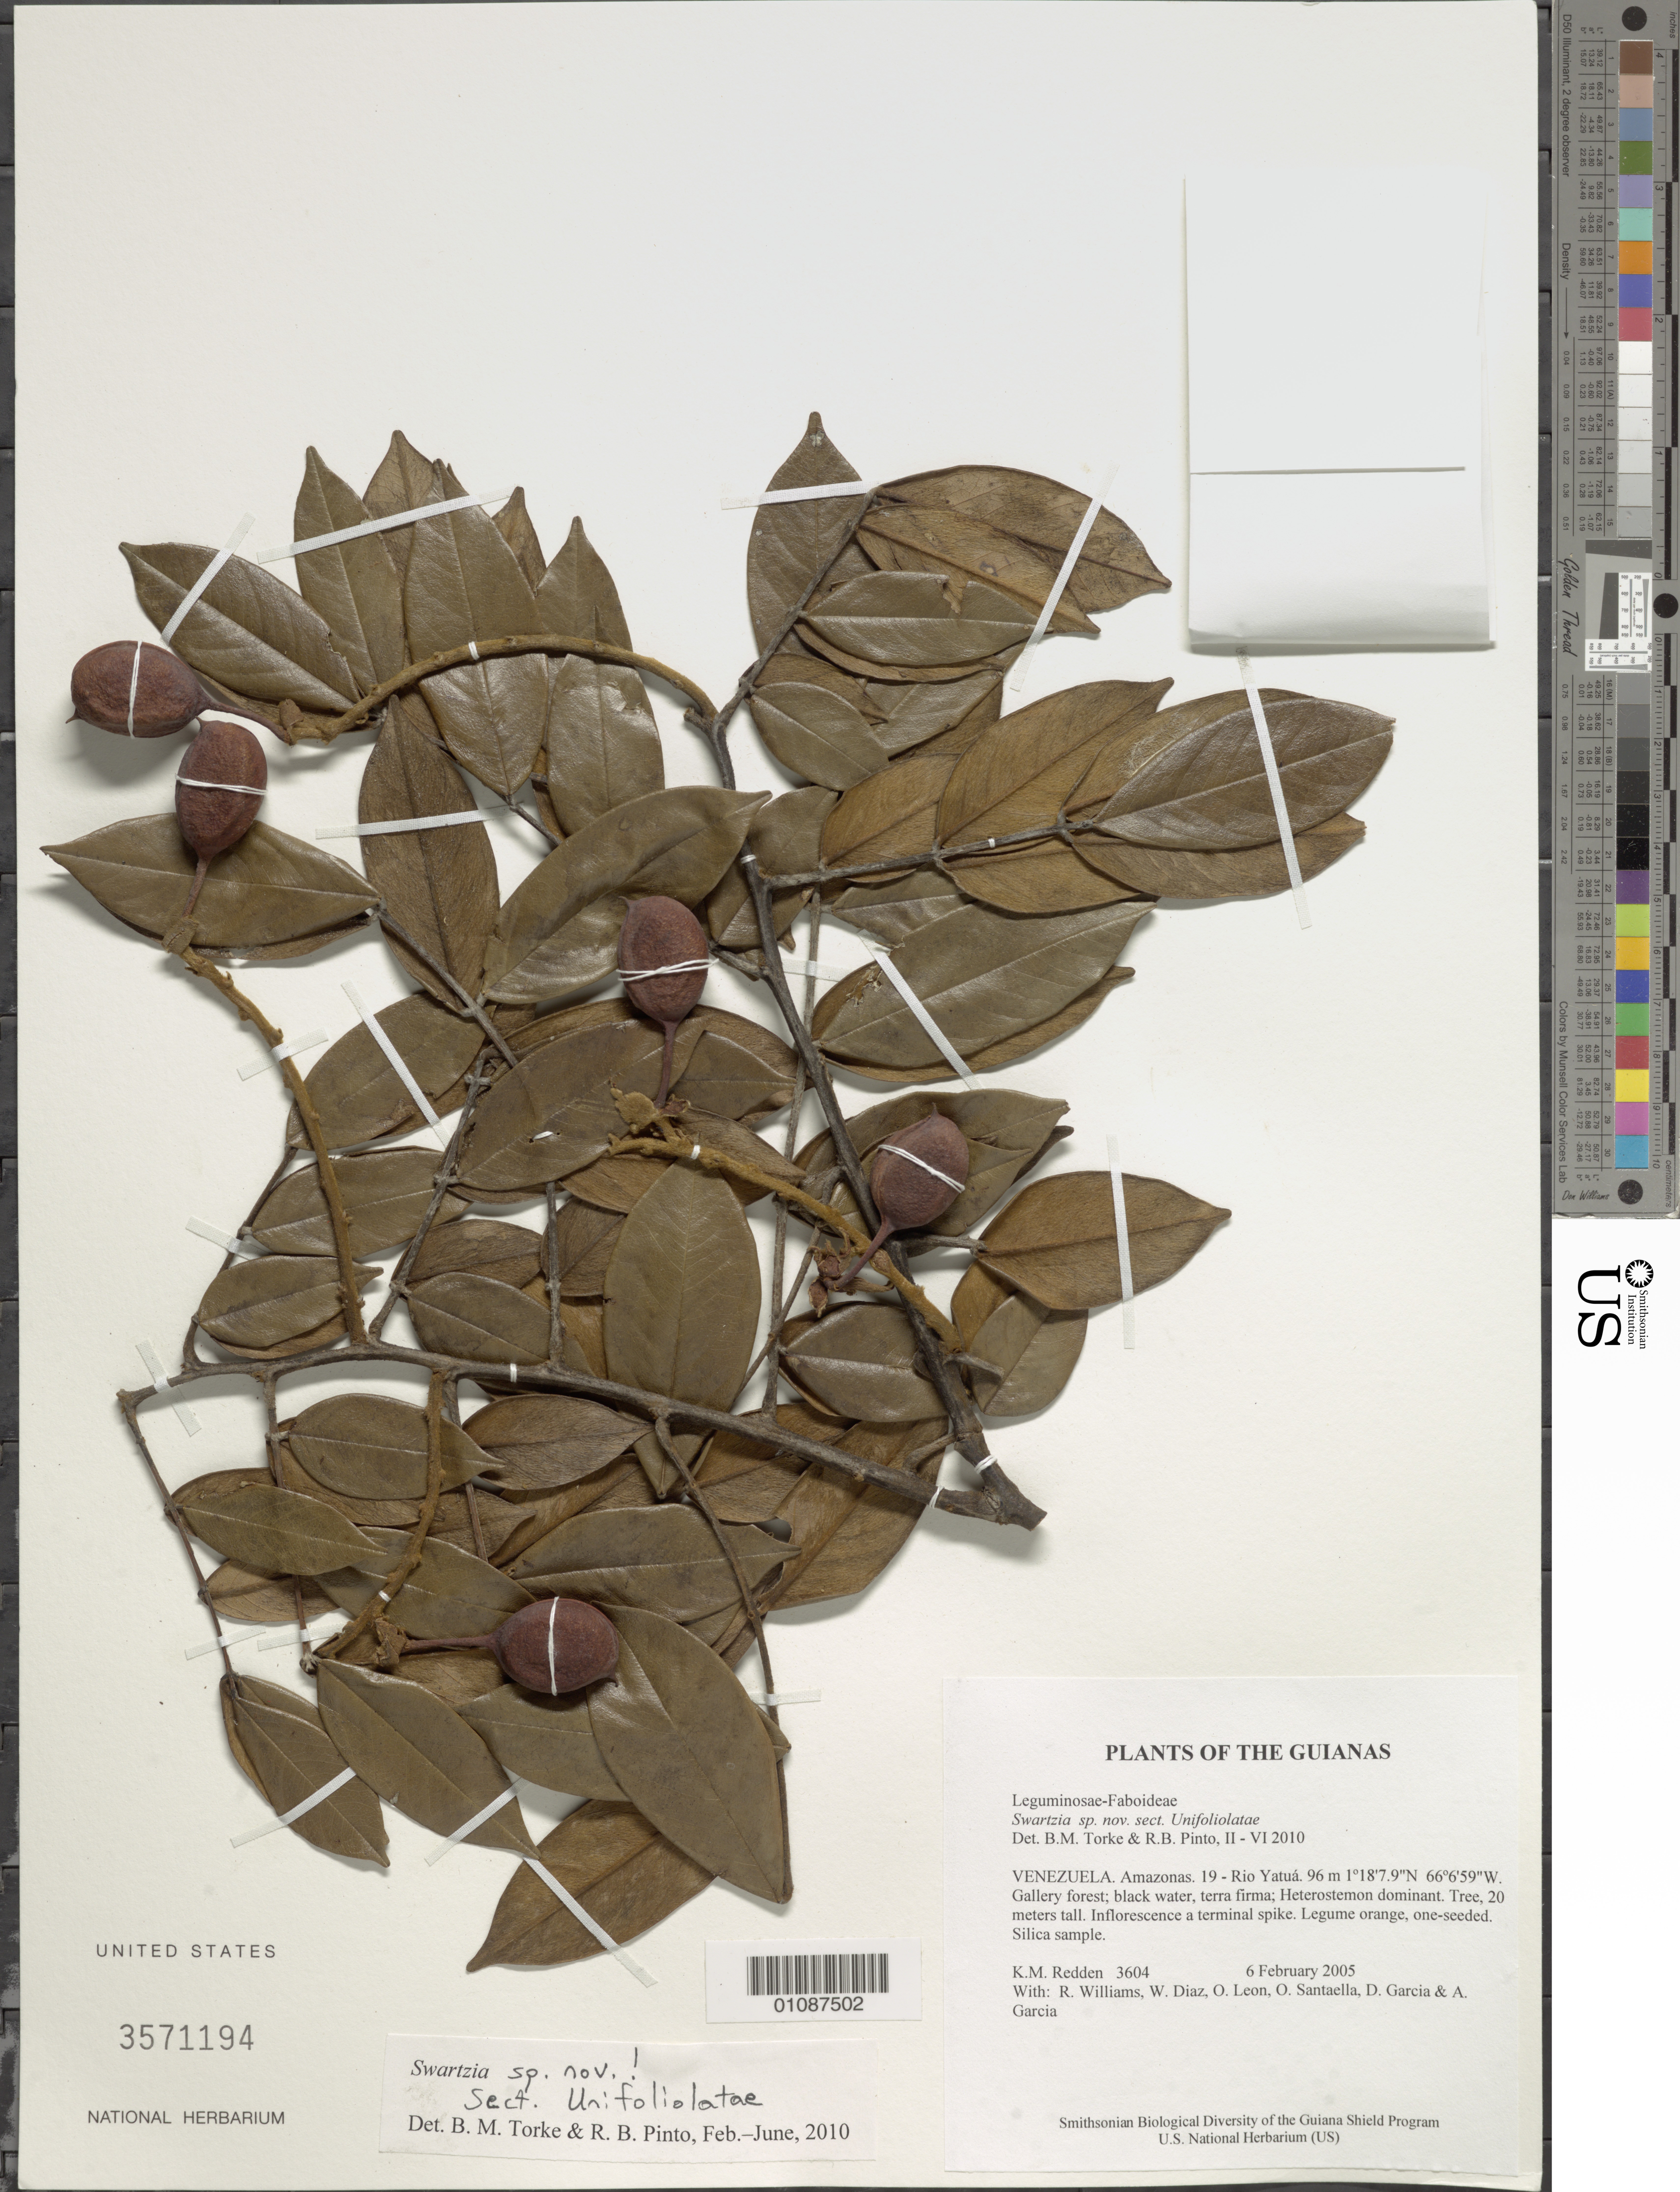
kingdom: Plantae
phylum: Tracheophyta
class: Magnoliopsida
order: Fabales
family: Fabaceae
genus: Swartzia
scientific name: Swartzia sp.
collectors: K. M. Redden, R. Williams, W. Díaz P., O. León, O. Santaella, D. Garcia & A. Garcia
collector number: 3604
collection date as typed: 6 February 2005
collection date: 2005-02-06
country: Venezuela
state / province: Amazonas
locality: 19 - Rio Yatuá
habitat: Gallery forest; black water, terra firma; Heterostemon dominant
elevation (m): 96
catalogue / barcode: US 3571194